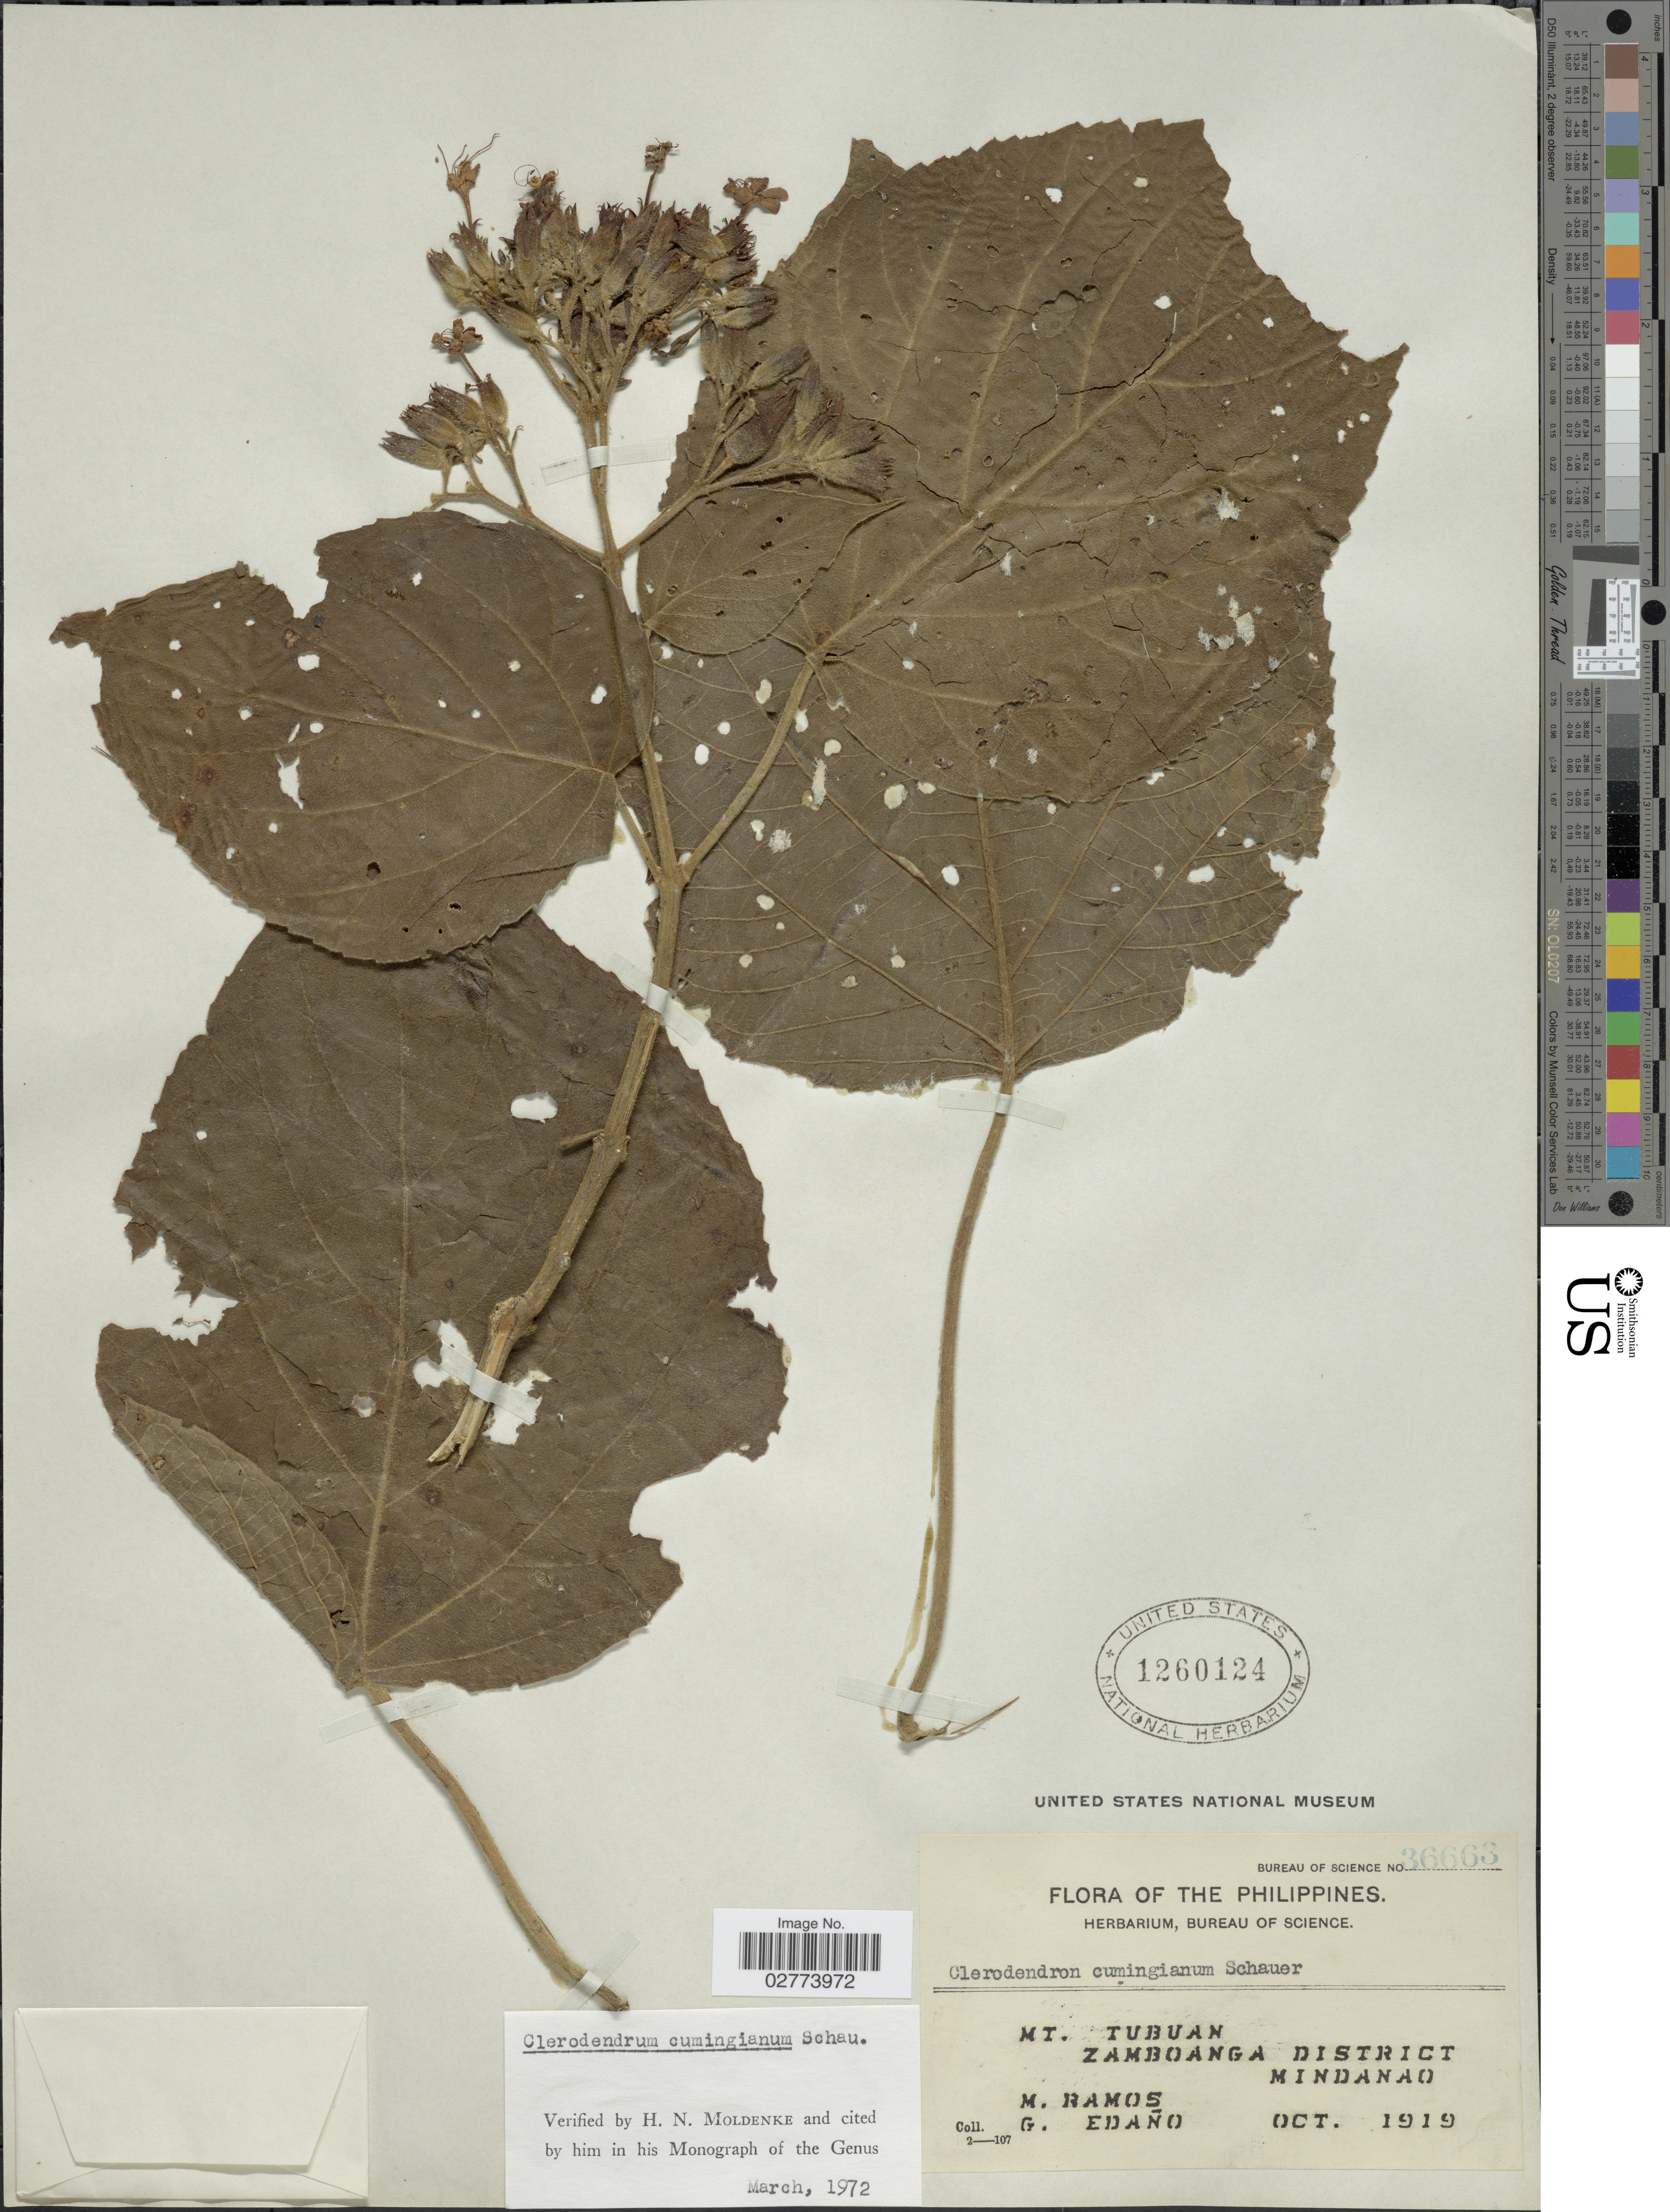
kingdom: Plantae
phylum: Tracheophyta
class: Magnoliopsida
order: Lamiales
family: Lamiaceae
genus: Clerodendrum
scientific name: Clerodendrum cumingianum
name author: Schauer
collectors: M. Ramos & G. Edaño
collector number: Bureau of Science36663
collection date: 1919-10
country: Philippines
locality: Mt. Tubuan, Zamboanga District, Mindanao.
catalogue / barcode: US 1260124